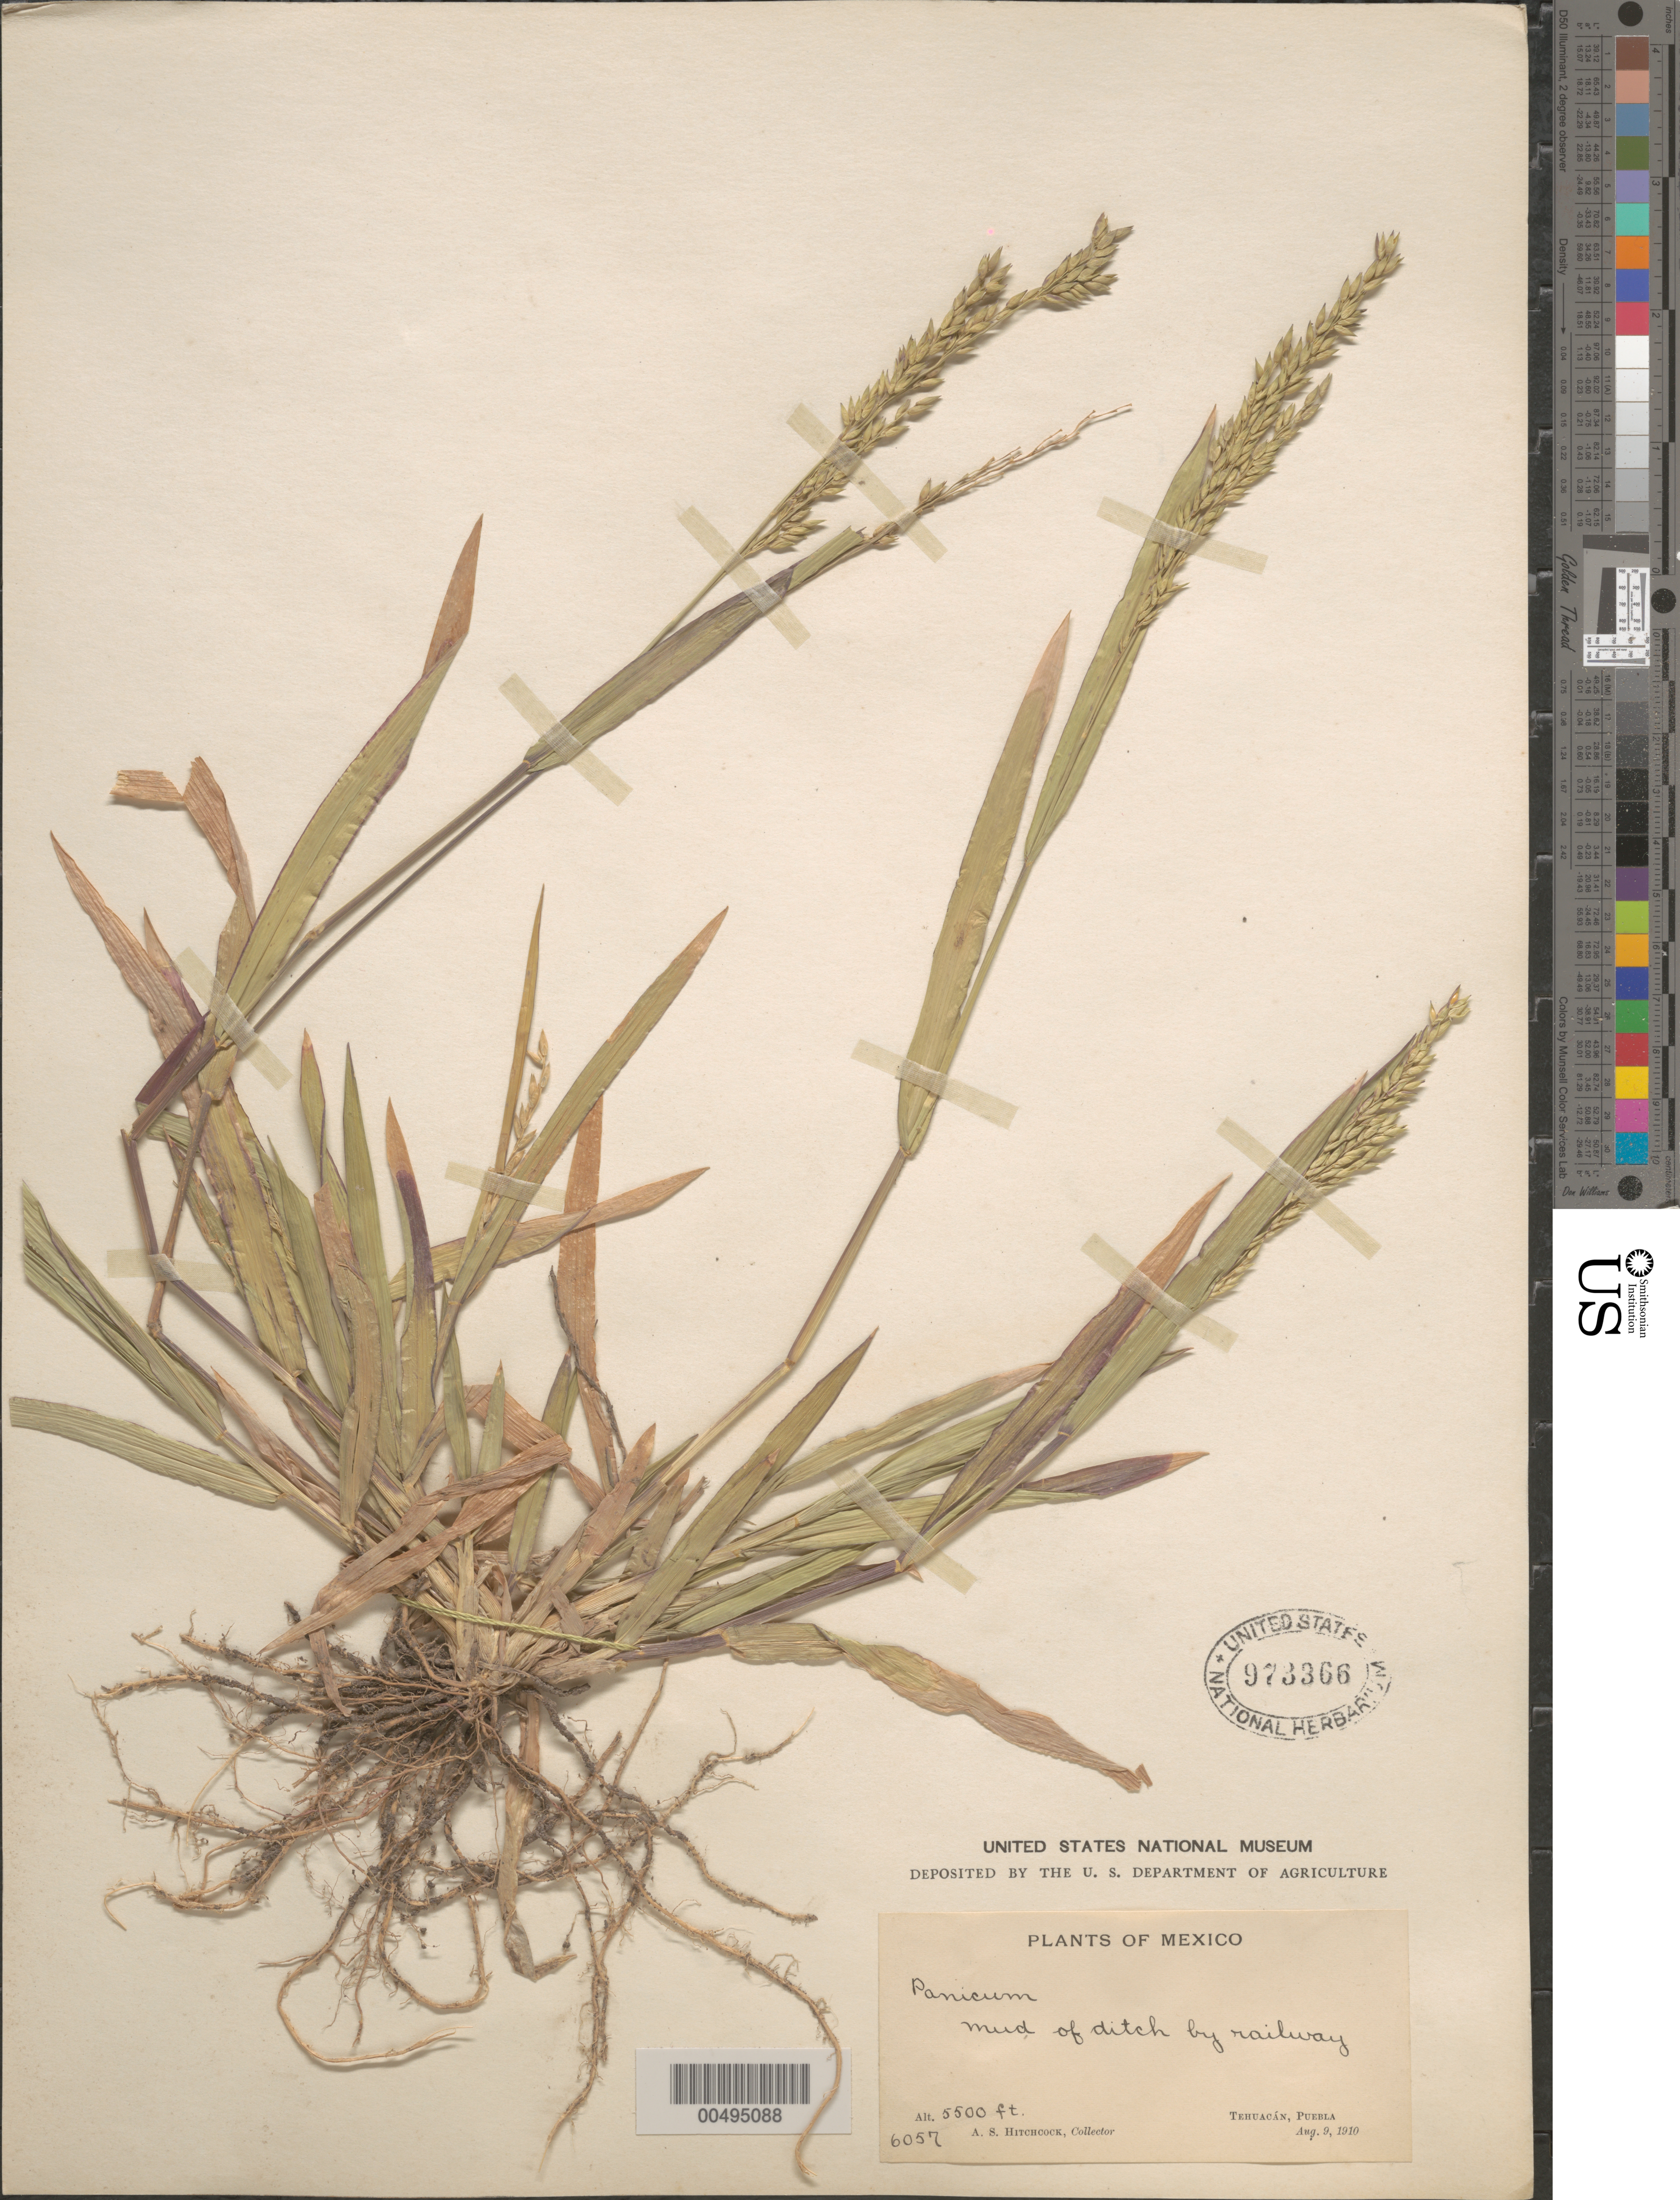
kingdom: Plantae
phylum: Tracheophyta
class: Liliopsida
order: Poales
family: Poaceae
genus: Panicum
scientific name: Panicum decolorans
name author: Kunth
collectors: A. S. Hitchcock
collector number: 6057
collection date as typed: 9 Aug 1910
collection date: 1910-08-09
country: Mexico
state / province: Puebla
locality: Tehuac n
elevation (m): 1676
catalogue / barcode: US 973366